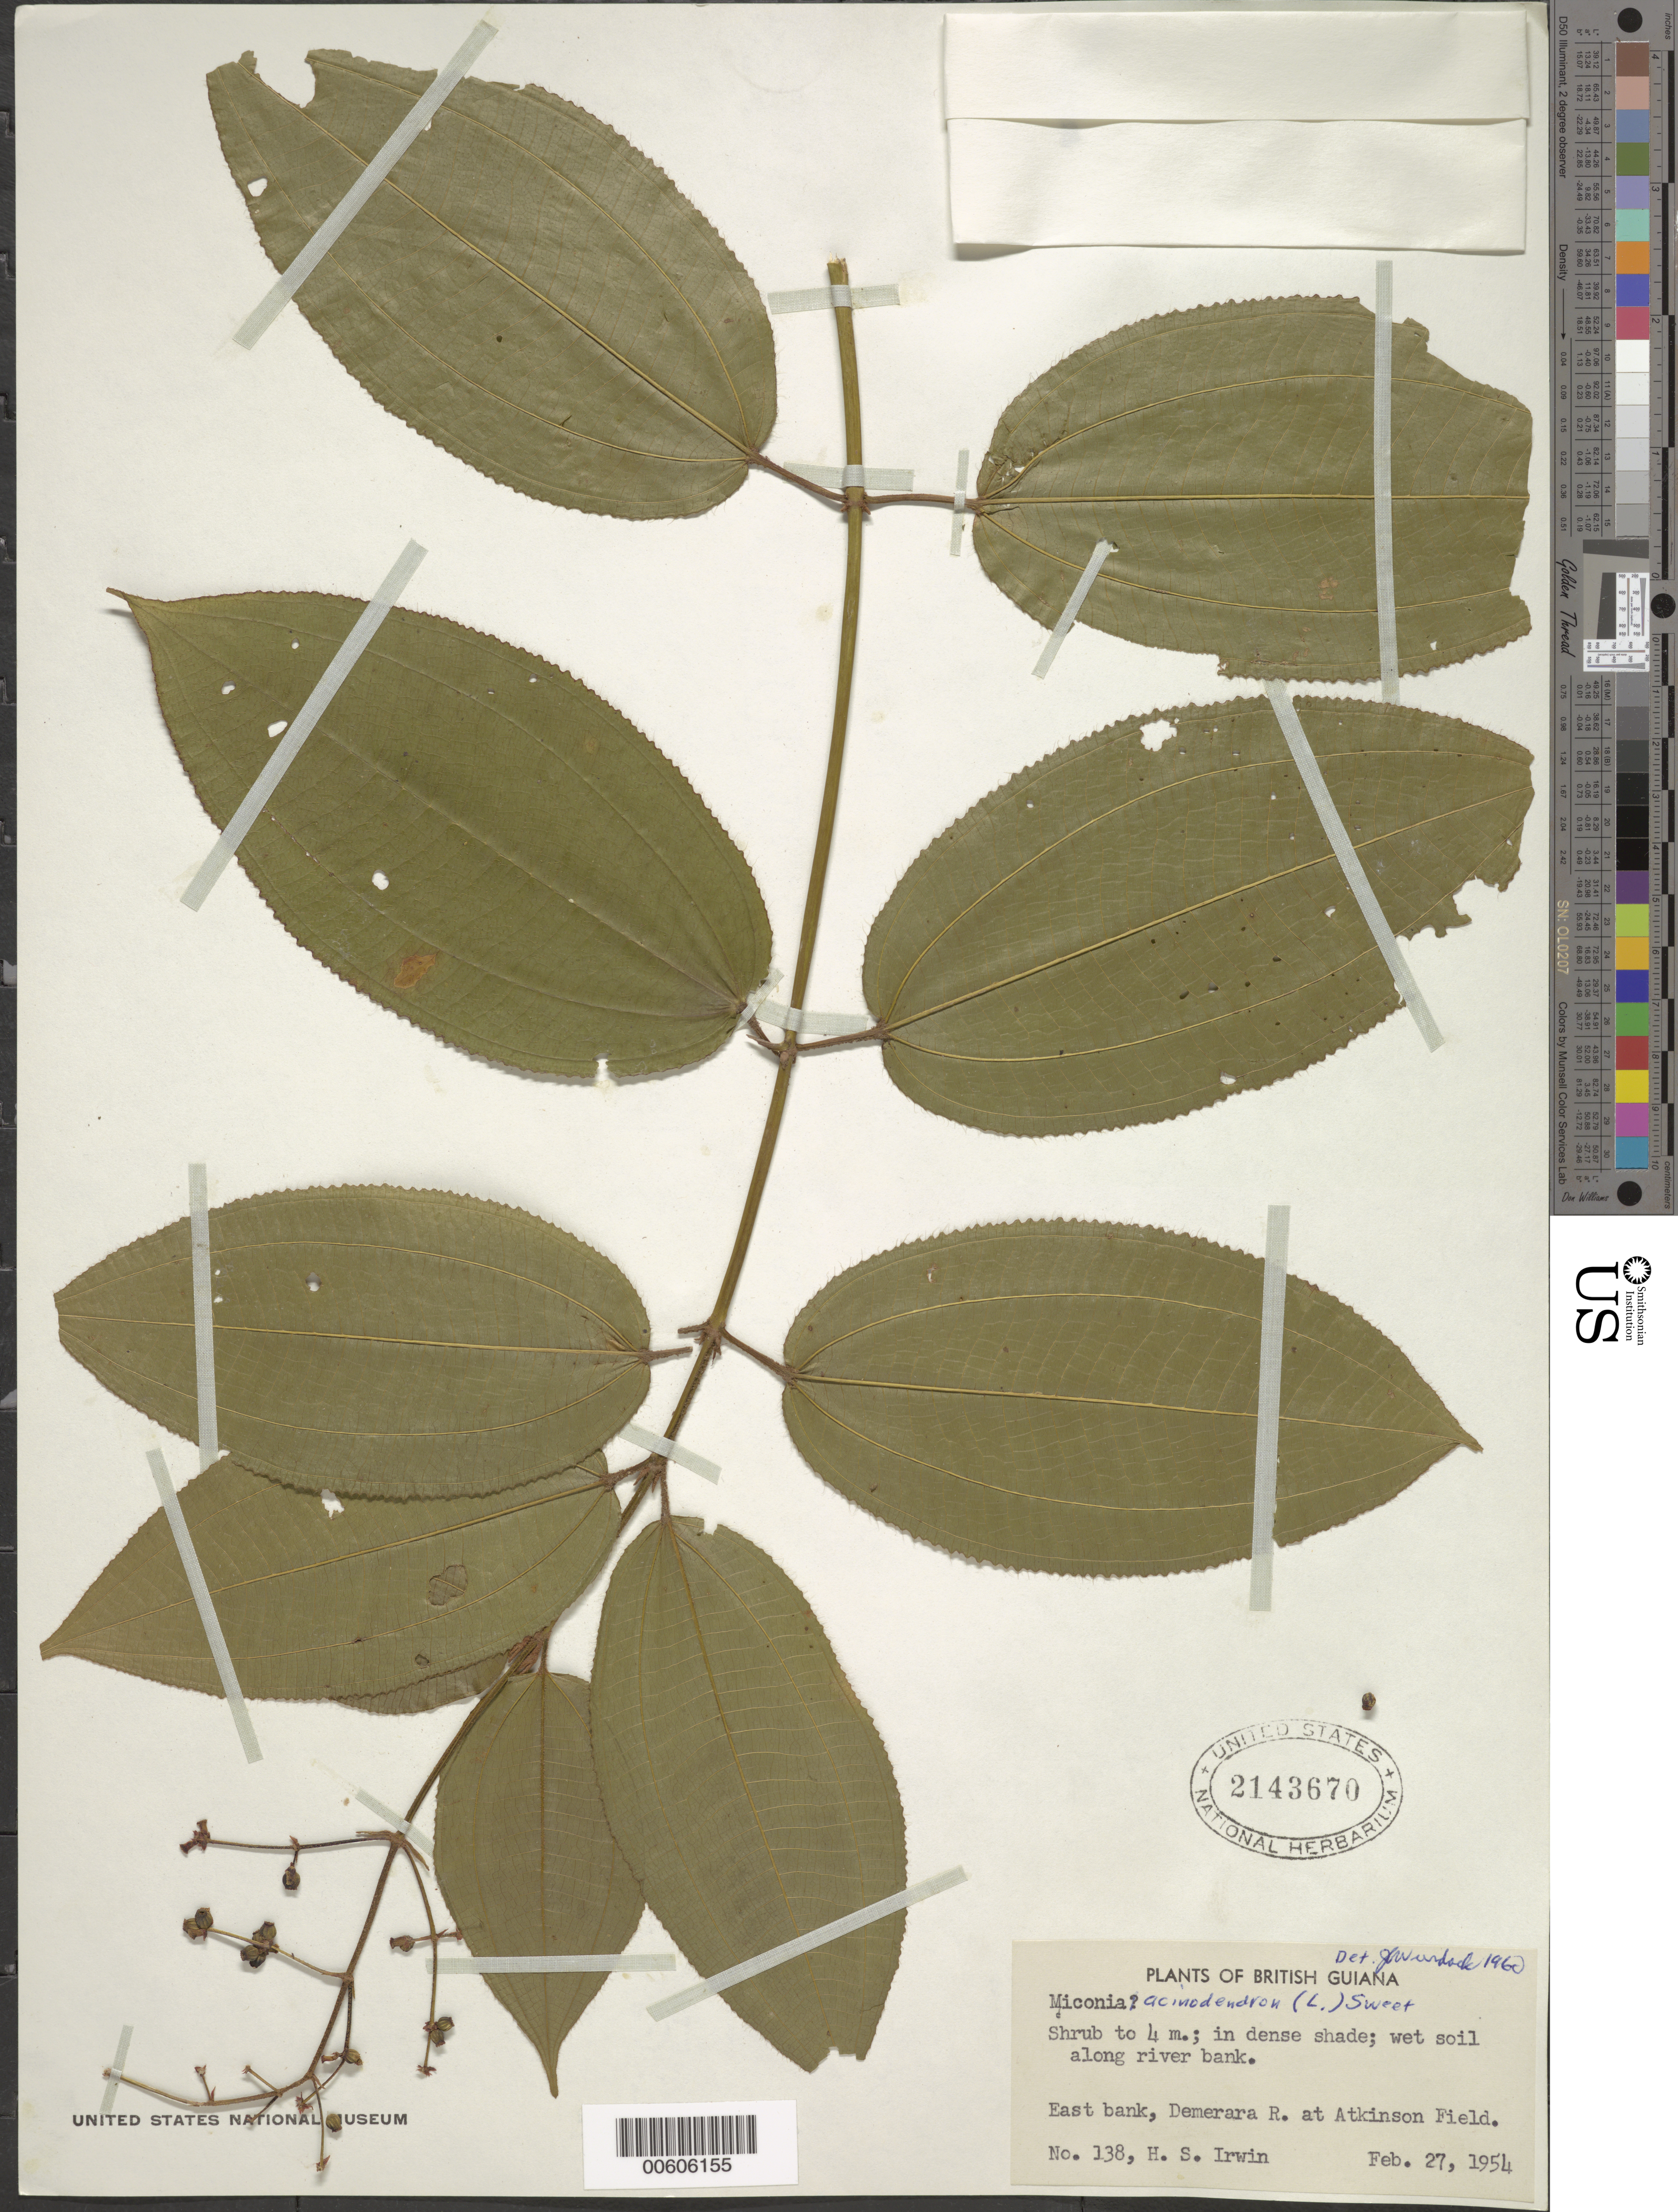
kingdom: Plantae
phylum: Tracheophyta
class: Magnoliopsida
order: Myrtales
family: Melastomataceae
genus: Miconia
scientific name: Miconia acinodendron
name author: (L.) Sweet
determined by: Wurdack, John J., (US), US (UNITED STATES)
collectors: H. Irwin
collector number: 138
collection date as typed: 27-Feb-54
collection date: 1954-02-27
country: Guyana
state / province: Demerara-Mahaica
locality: Atkinson Field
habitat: Dense shade, wet soil along river bank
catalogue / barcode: US 2143670